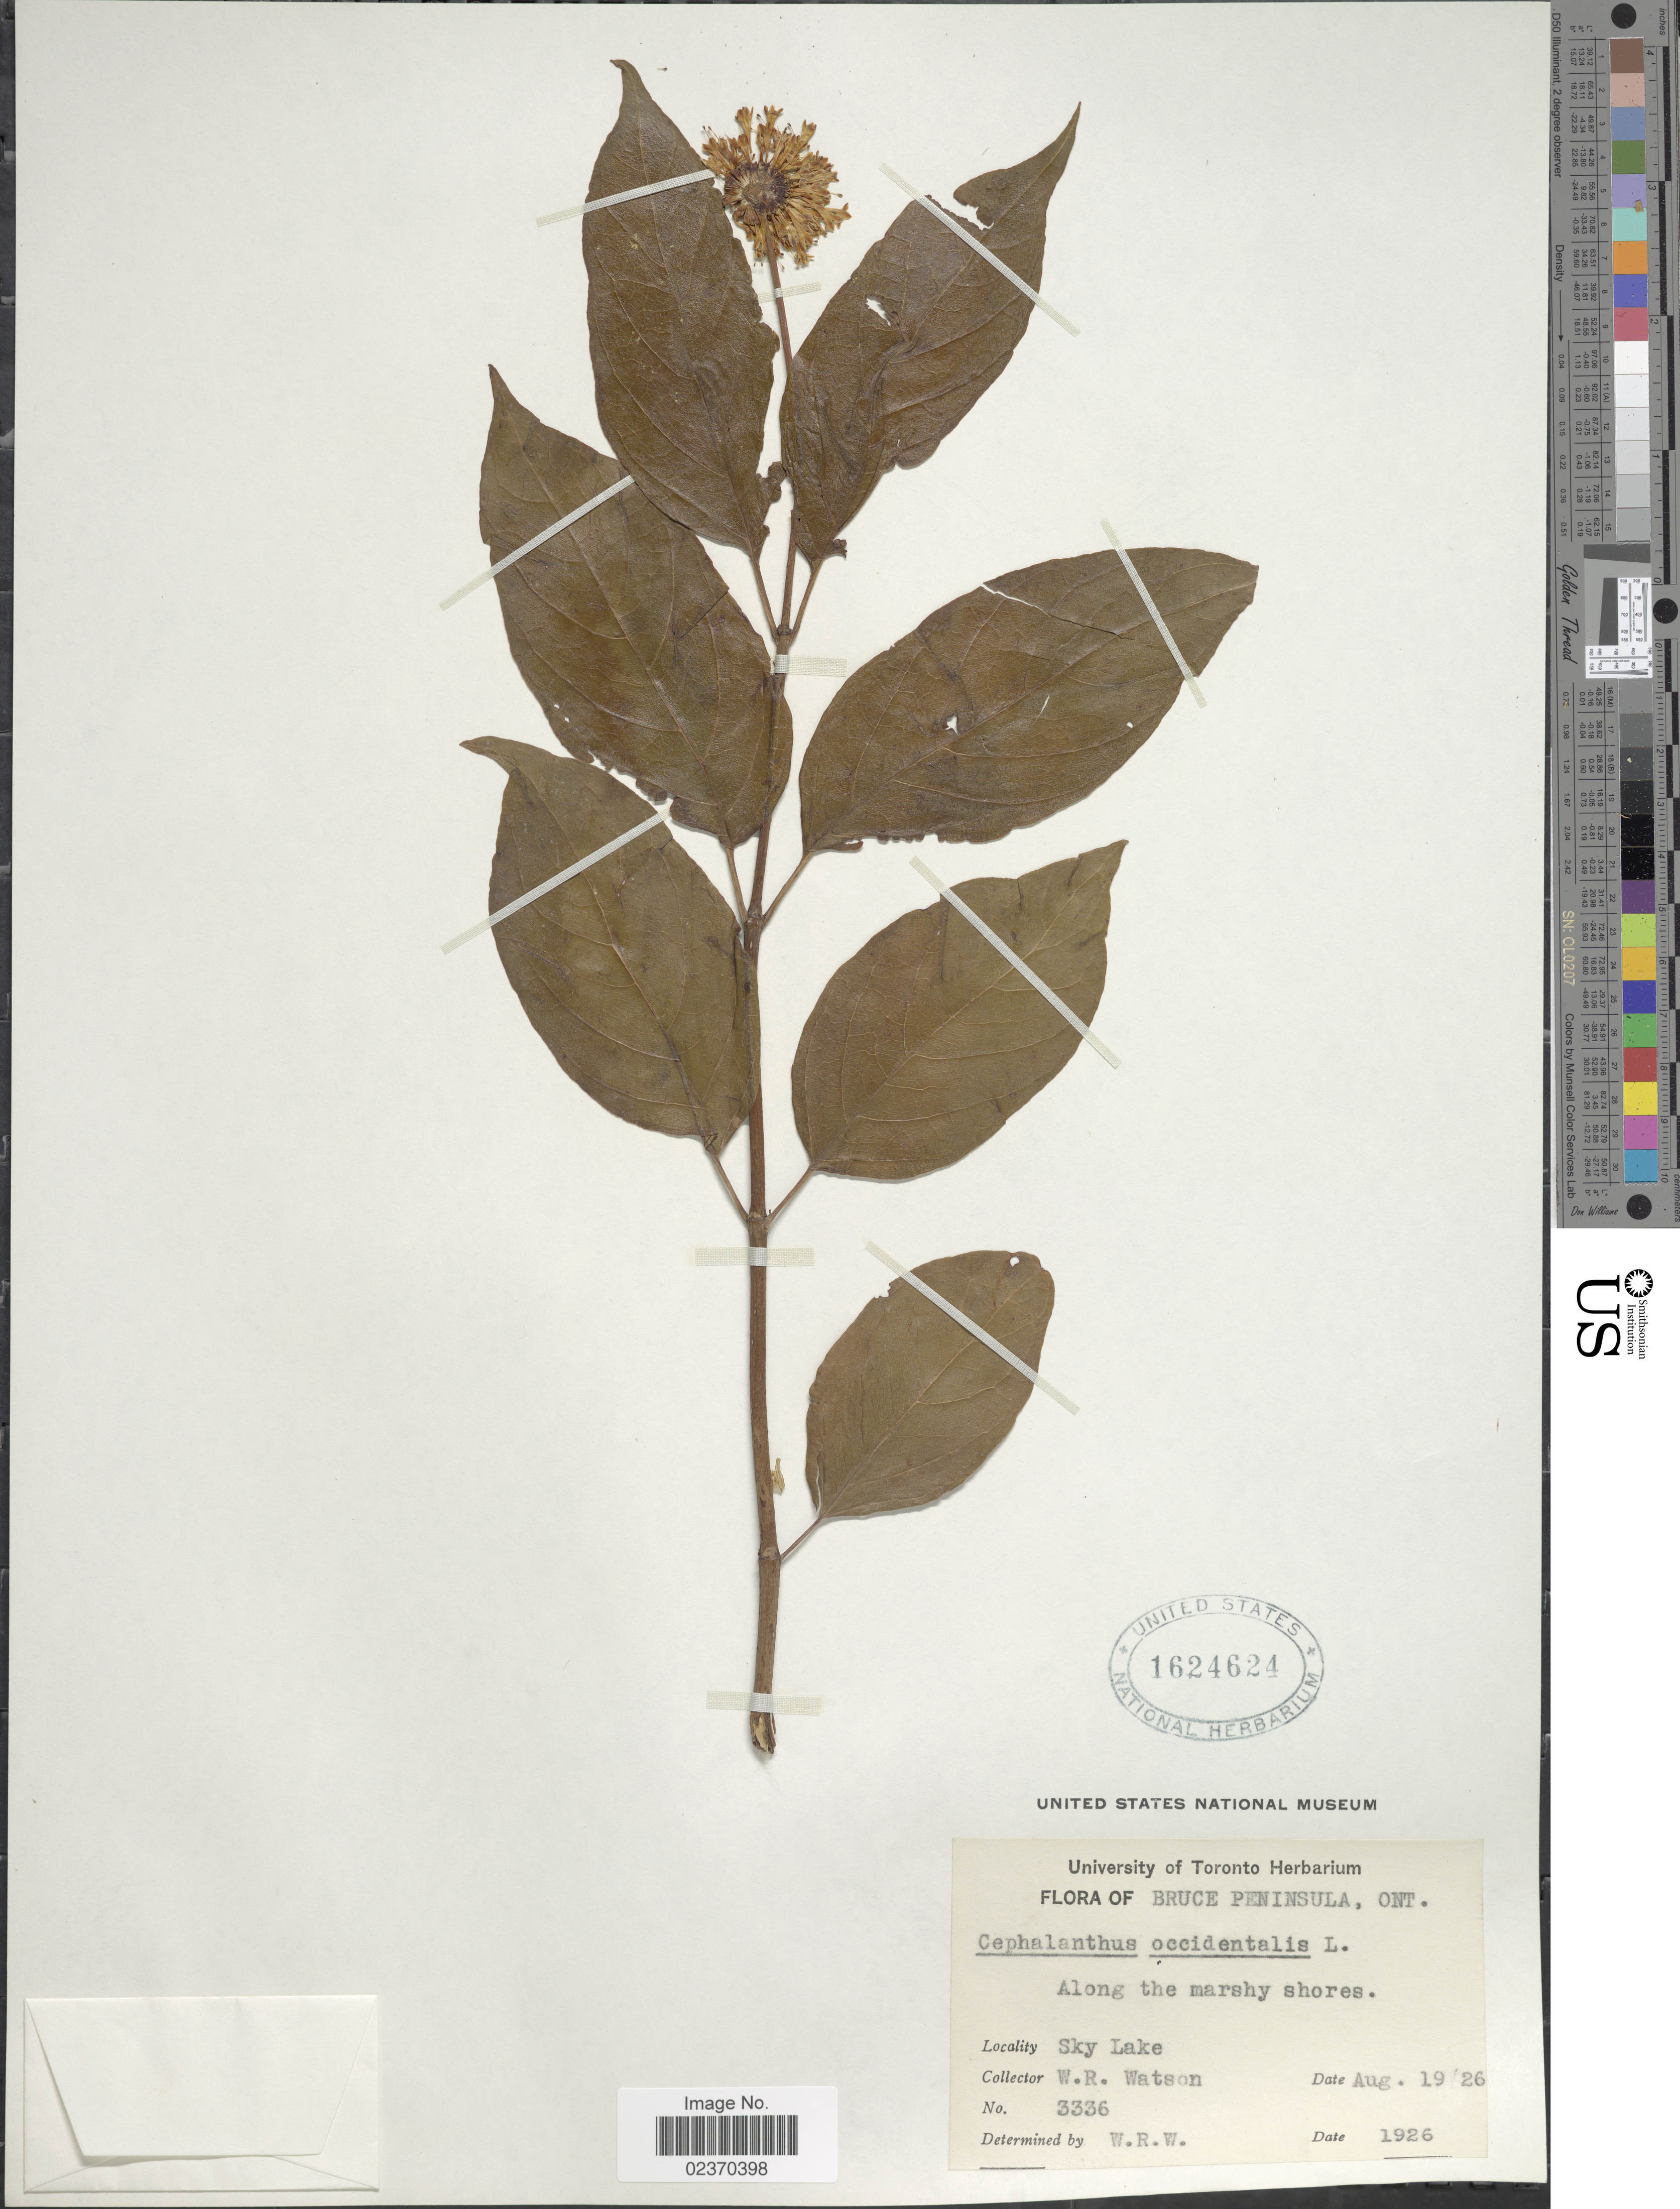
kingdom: Plantae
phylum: Tracheophyta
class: Magnoliopsida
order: Gentianales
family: Rubiaceae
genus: Cephalanthus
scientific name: Cephalanthus occidentalis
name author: L.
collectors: W. R. Watson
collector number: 3336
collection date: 1926-08-19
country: Canada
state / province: Ontario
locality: Bruce Peninsula, Sky Lake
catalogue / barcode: US 1624624